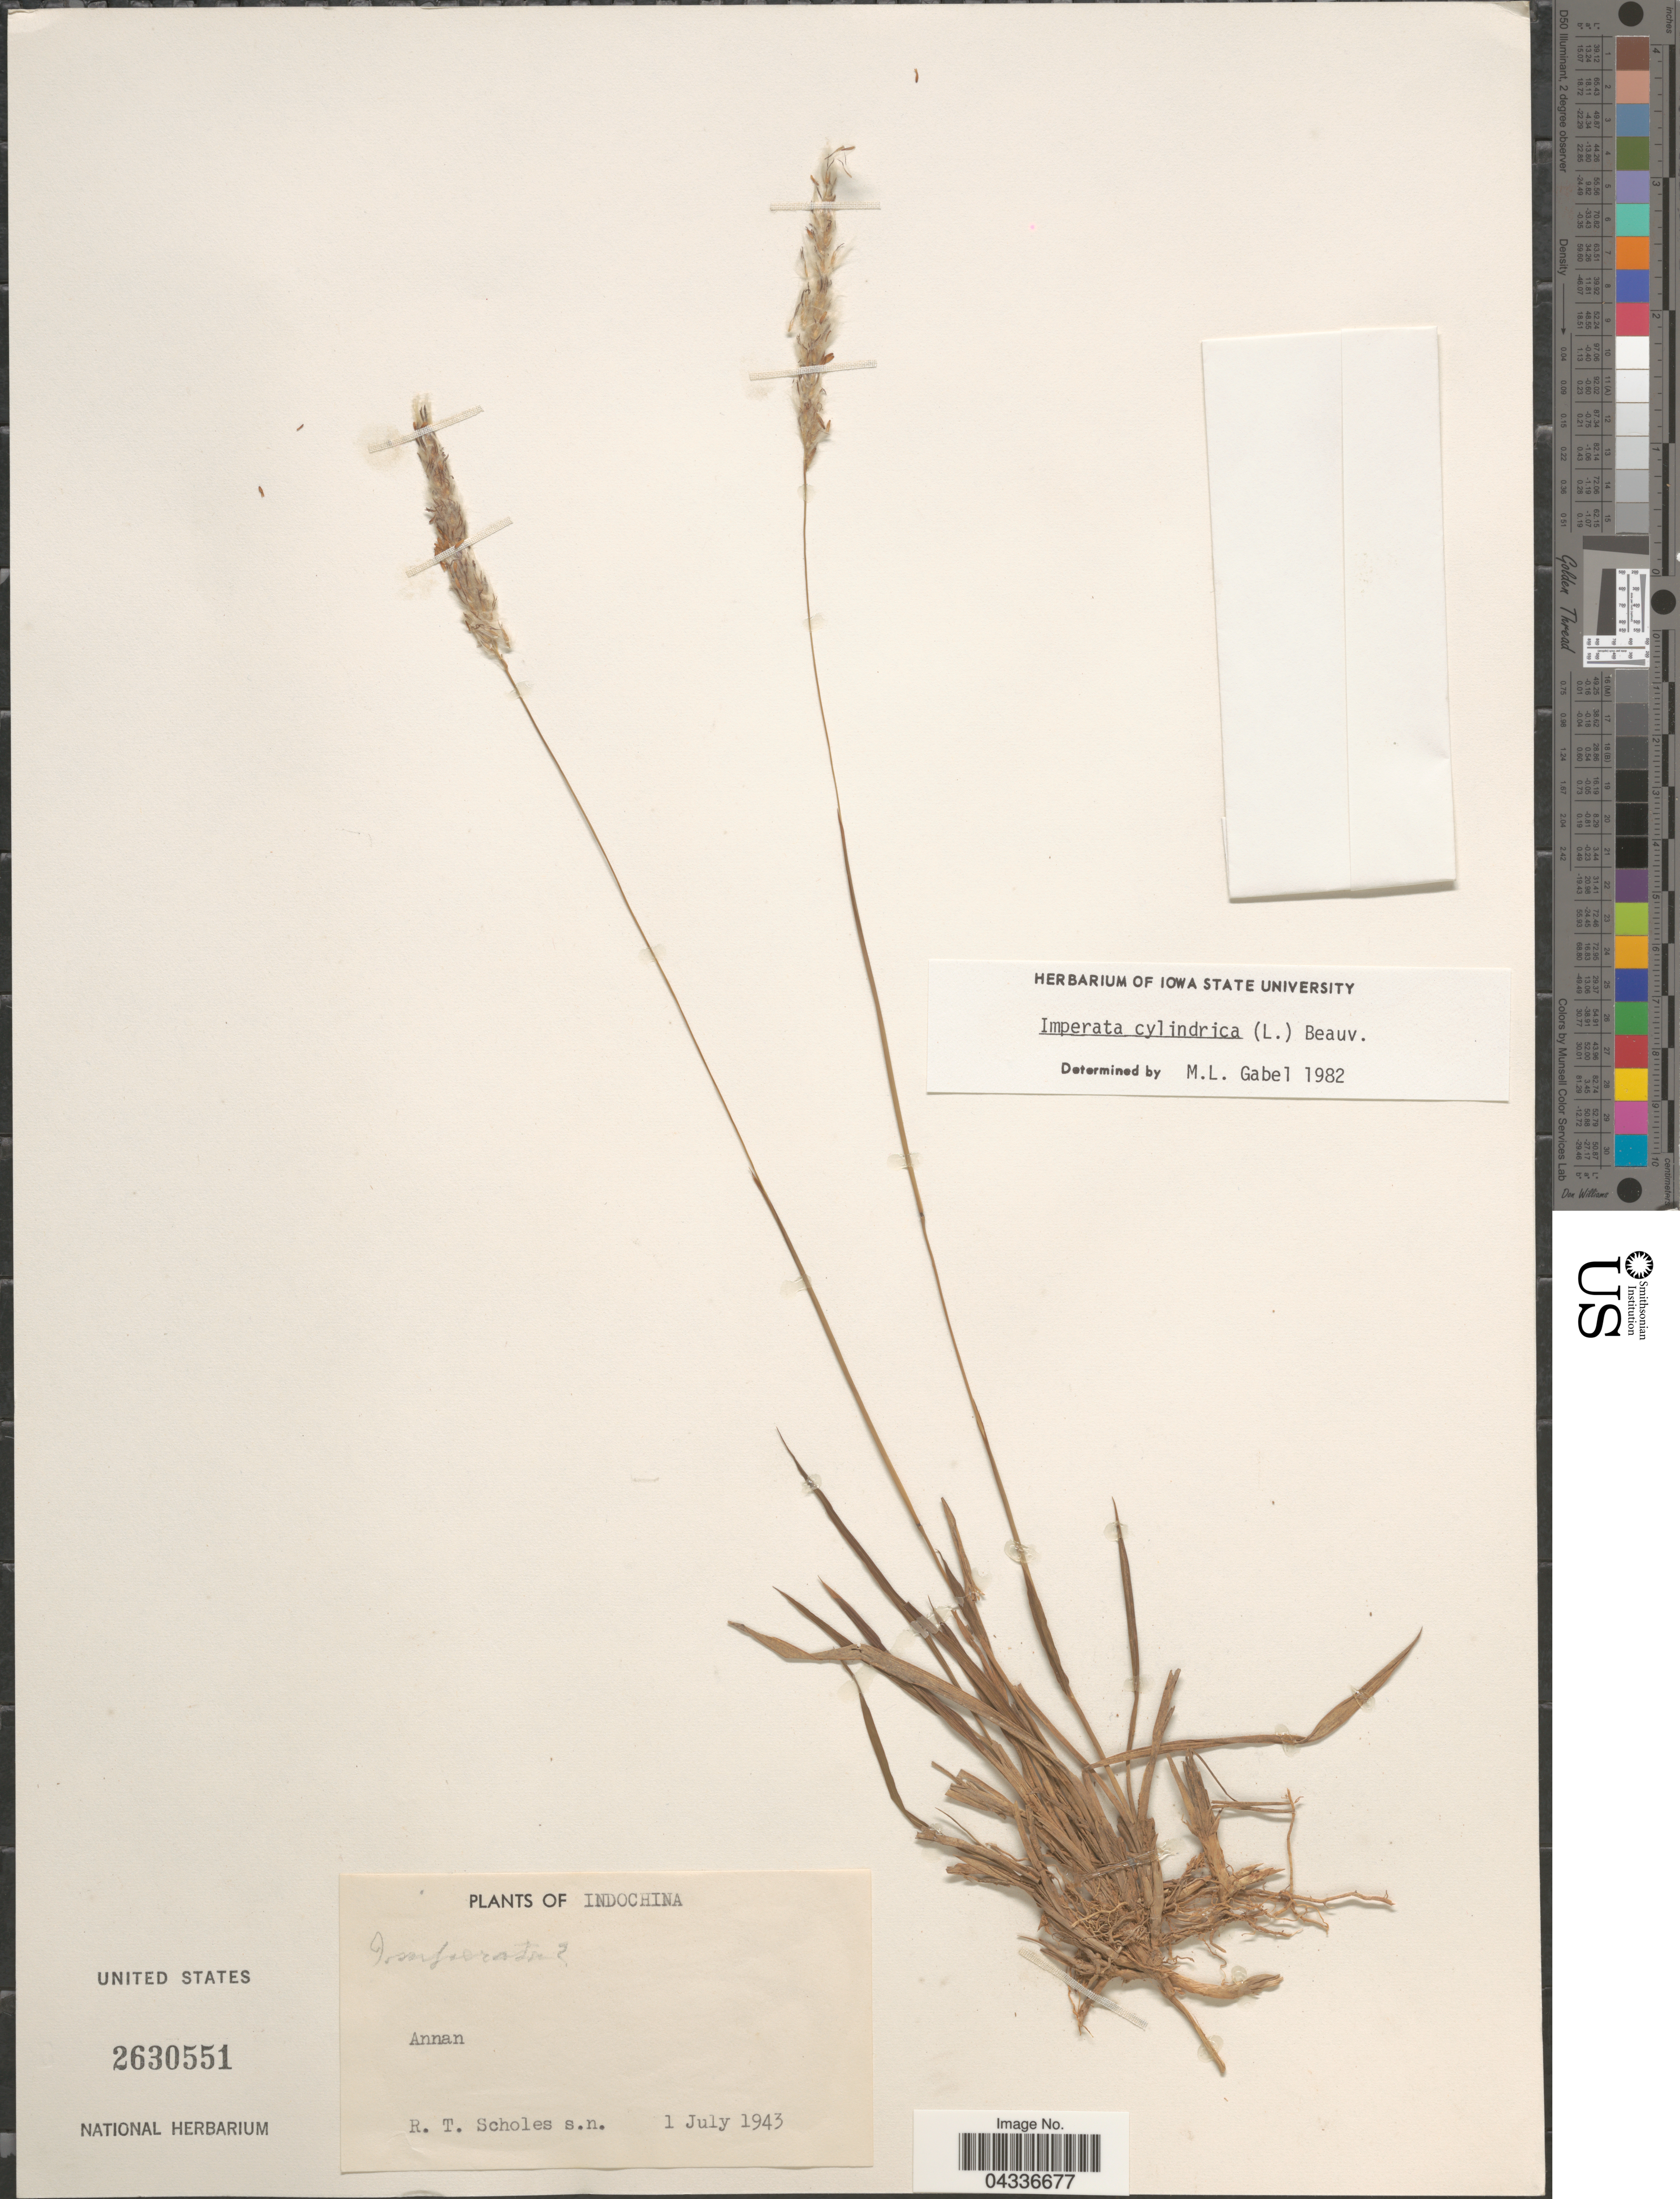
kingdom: Plantae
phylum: Tracheophyta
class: Liliopsida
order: Poales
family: Poaceae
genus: Imperata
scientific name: Imperata cylindrica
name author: (L.) P. Beauv.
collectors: R. Scholes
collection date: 1943-07-01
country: Vietnam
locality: Indochina. Annan.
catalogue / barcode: US 2630551